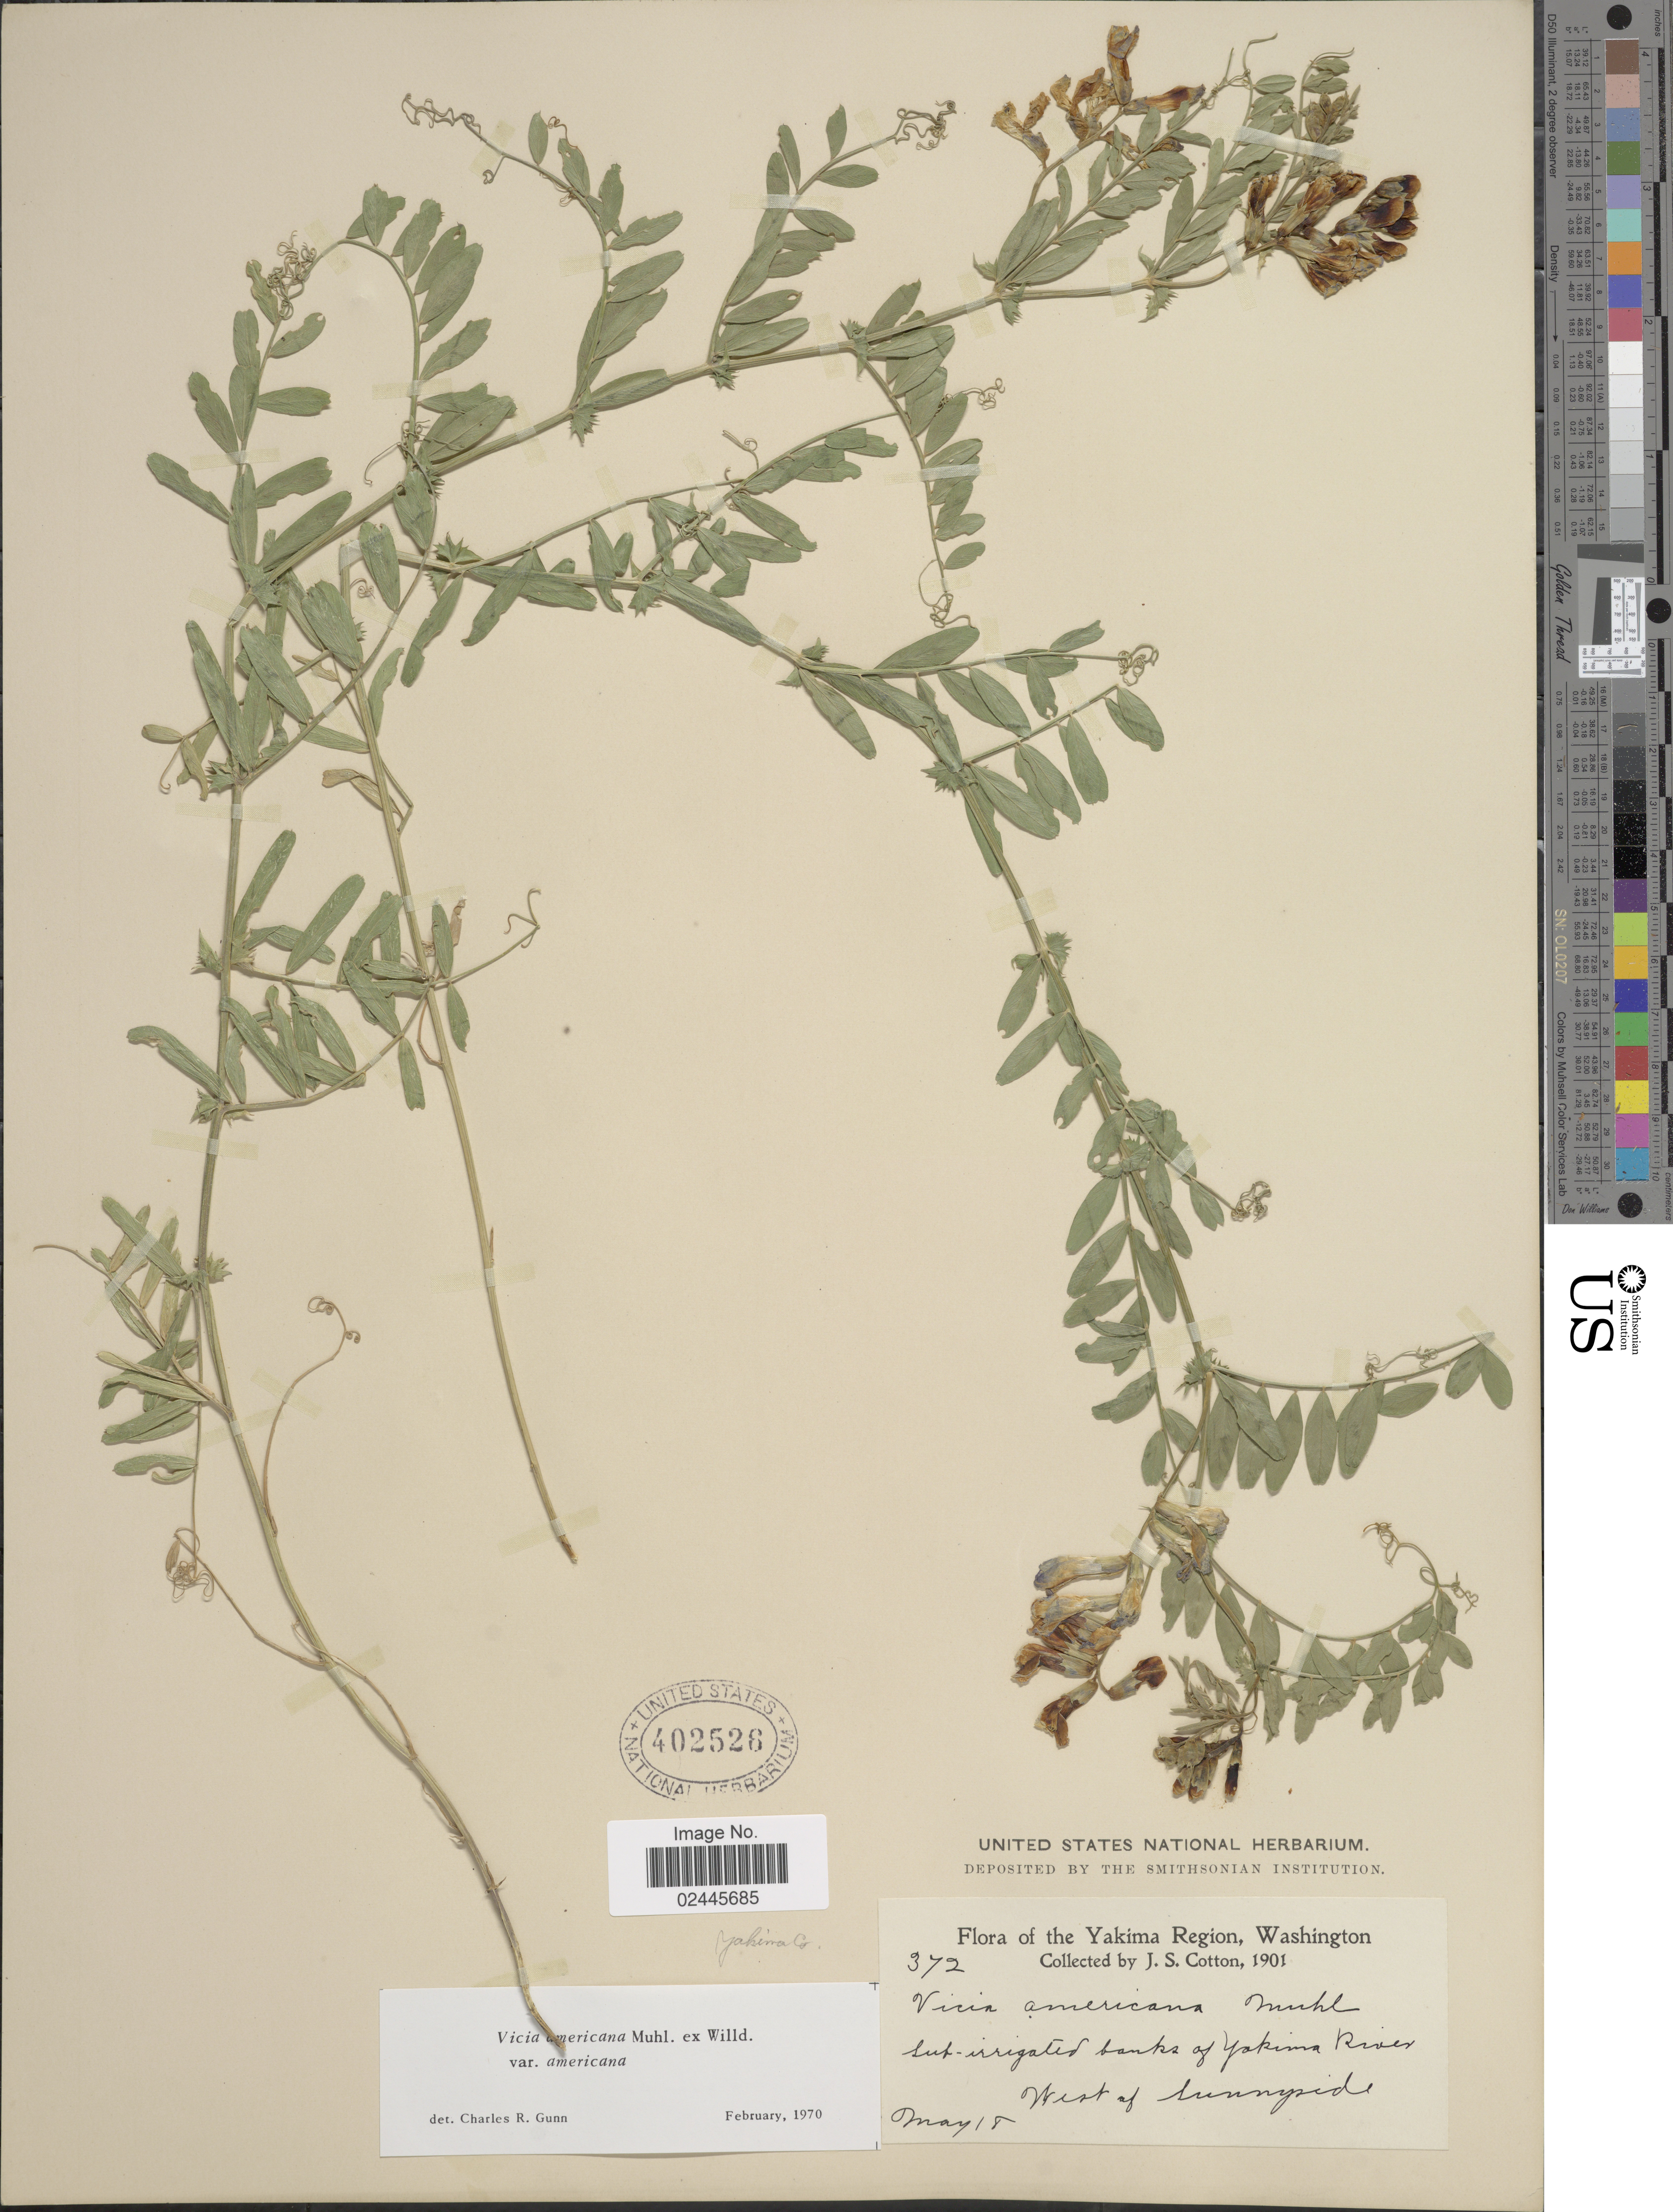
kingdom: Plantae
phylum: Tracheophyta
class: Magnoliopsida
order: Fabales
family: Fabaceae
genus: Vicia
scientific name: Vicia americana var. americana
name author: Muhl. ex Willd.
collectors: J. S. Cotton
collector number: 372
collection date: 1901-05-18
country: United States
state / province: Washington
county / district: Yakima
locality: The Yakima Region, sub-irrigated banks of Yakima River, West of Sunynyside.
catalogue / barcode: US 402526